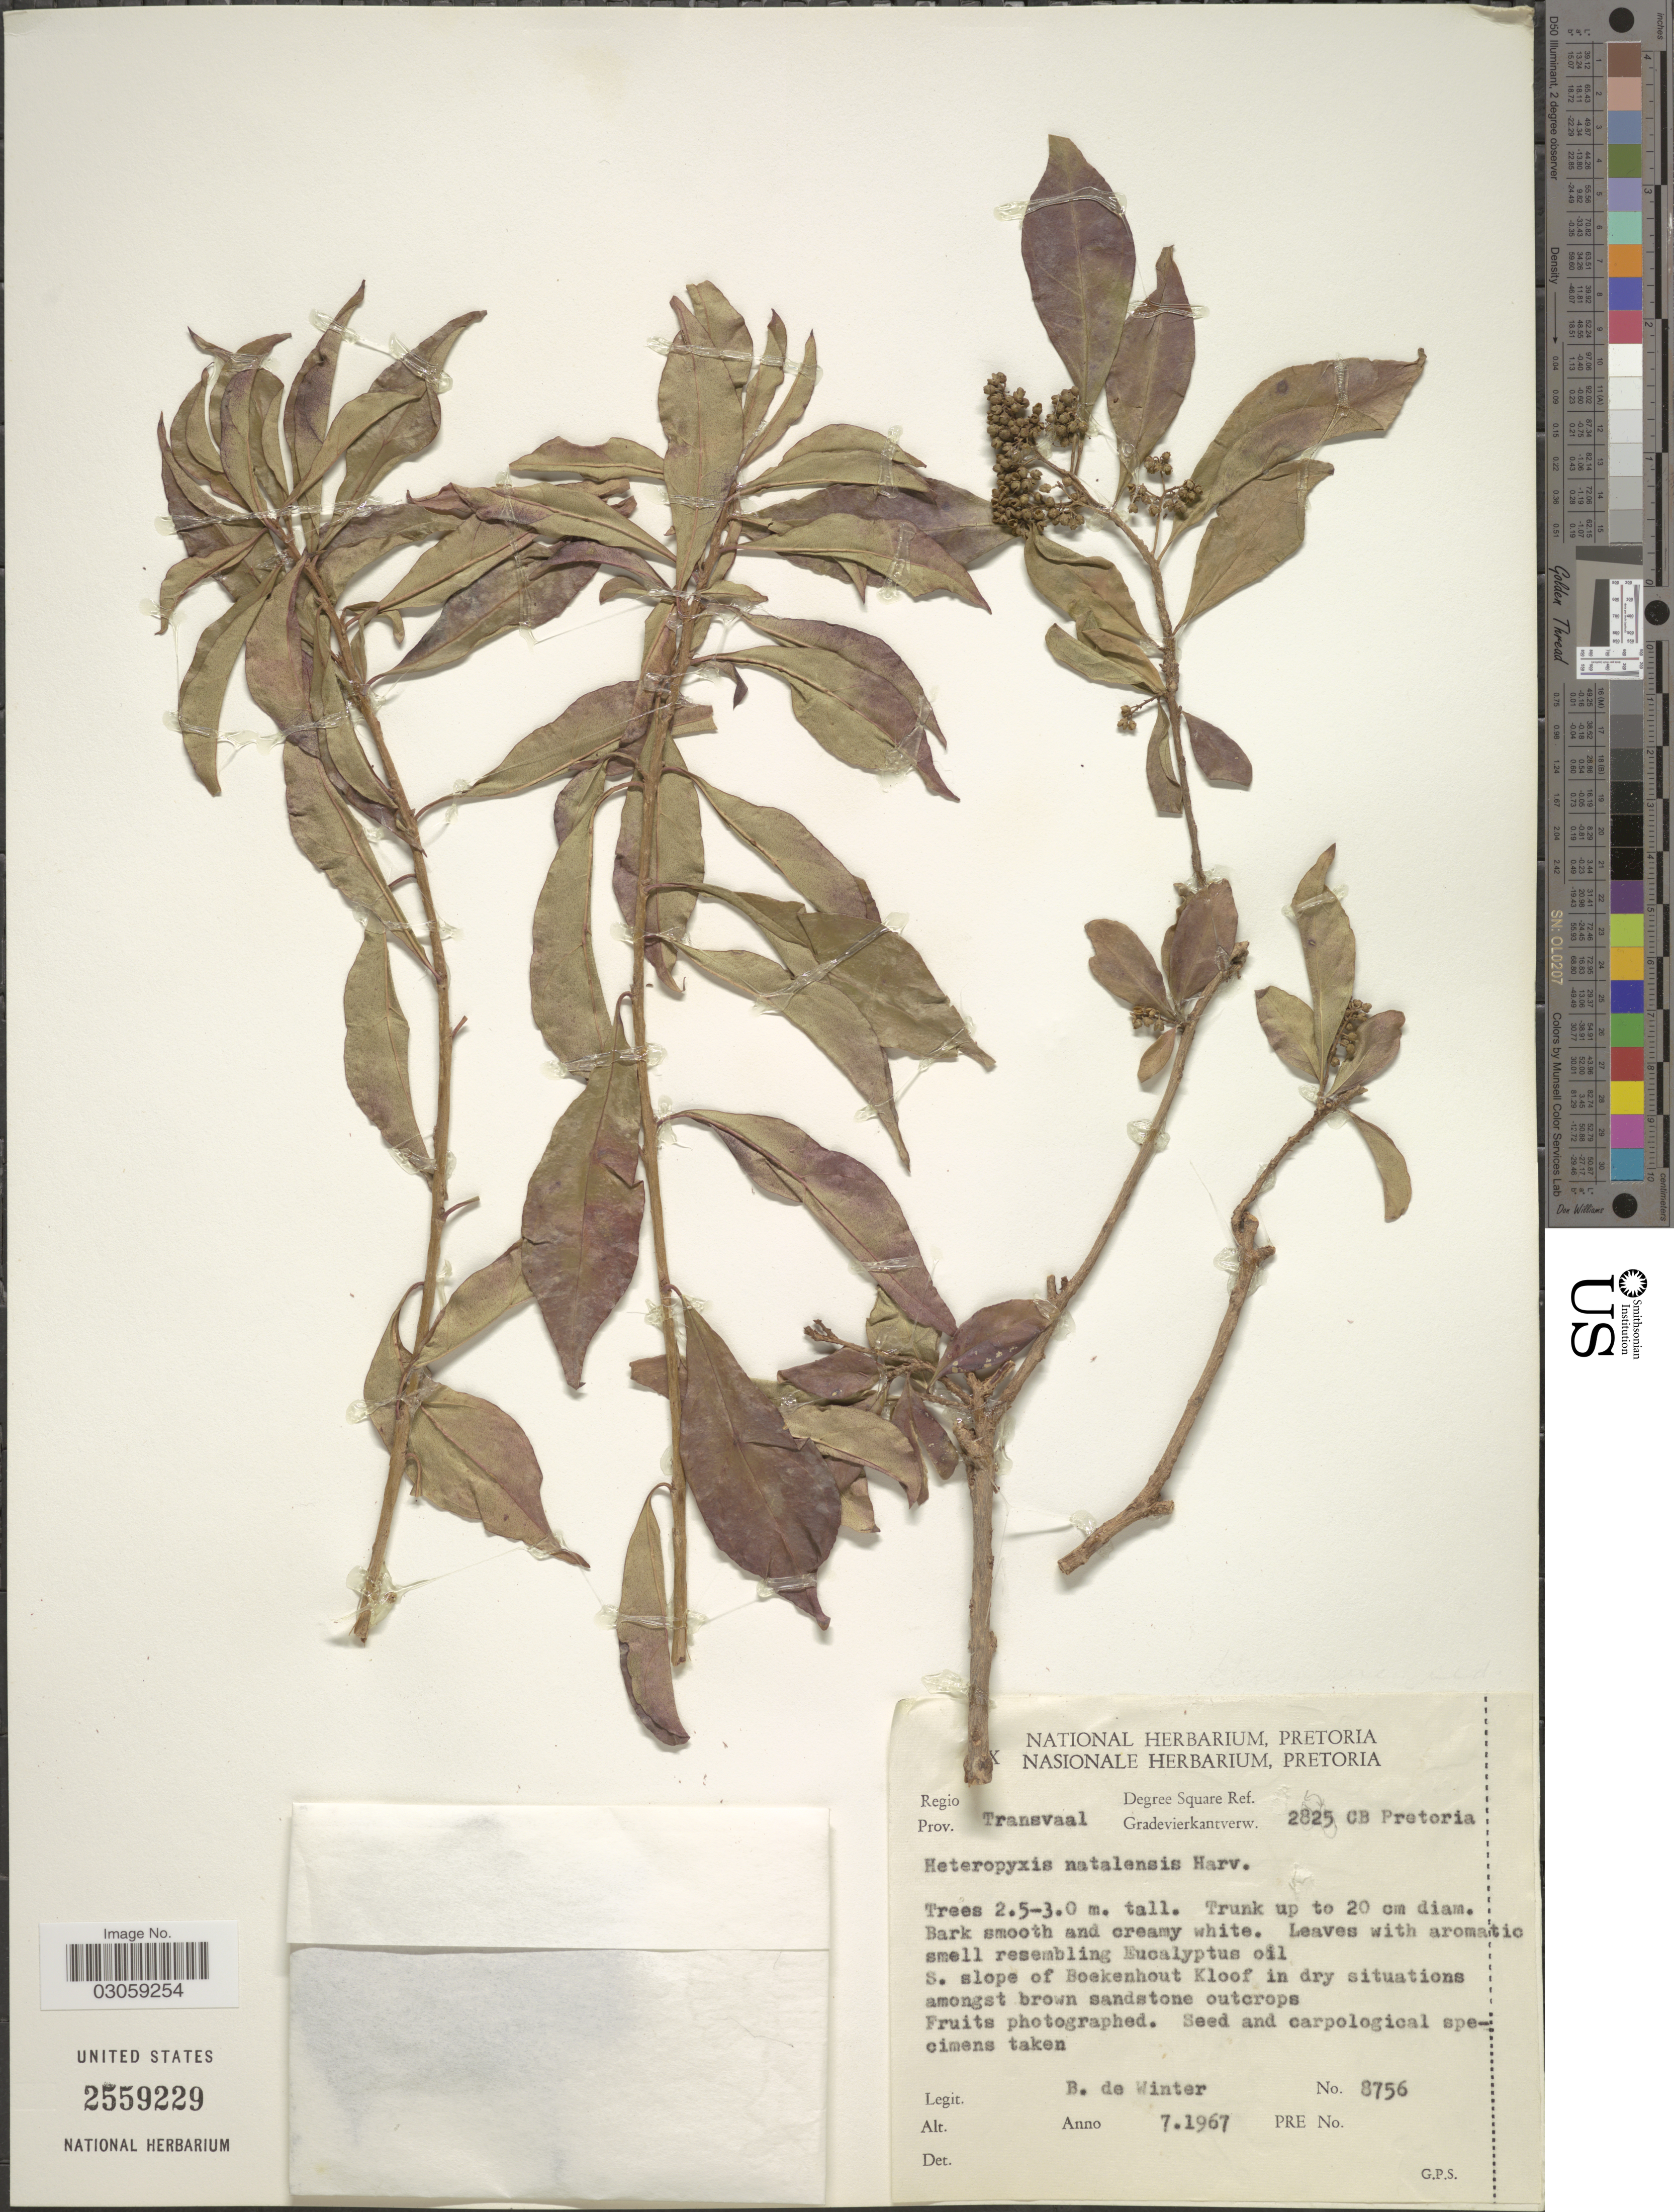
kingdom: Plantae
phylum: Tracheophyta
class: Magnoliopsida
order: Myrtales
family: Myrtaceae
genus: Heteropyxis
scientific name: Heteropyxis natalensis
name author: Harv.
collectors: B. De Winter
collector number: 8756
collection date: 1967-07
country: South Africa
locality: Prov. Transvaal. Degree Square Ref. Gradevierkantverw. 2825 CB Pretoria. S. slope of Boekenhout Kloof.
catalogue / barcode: US 2559229